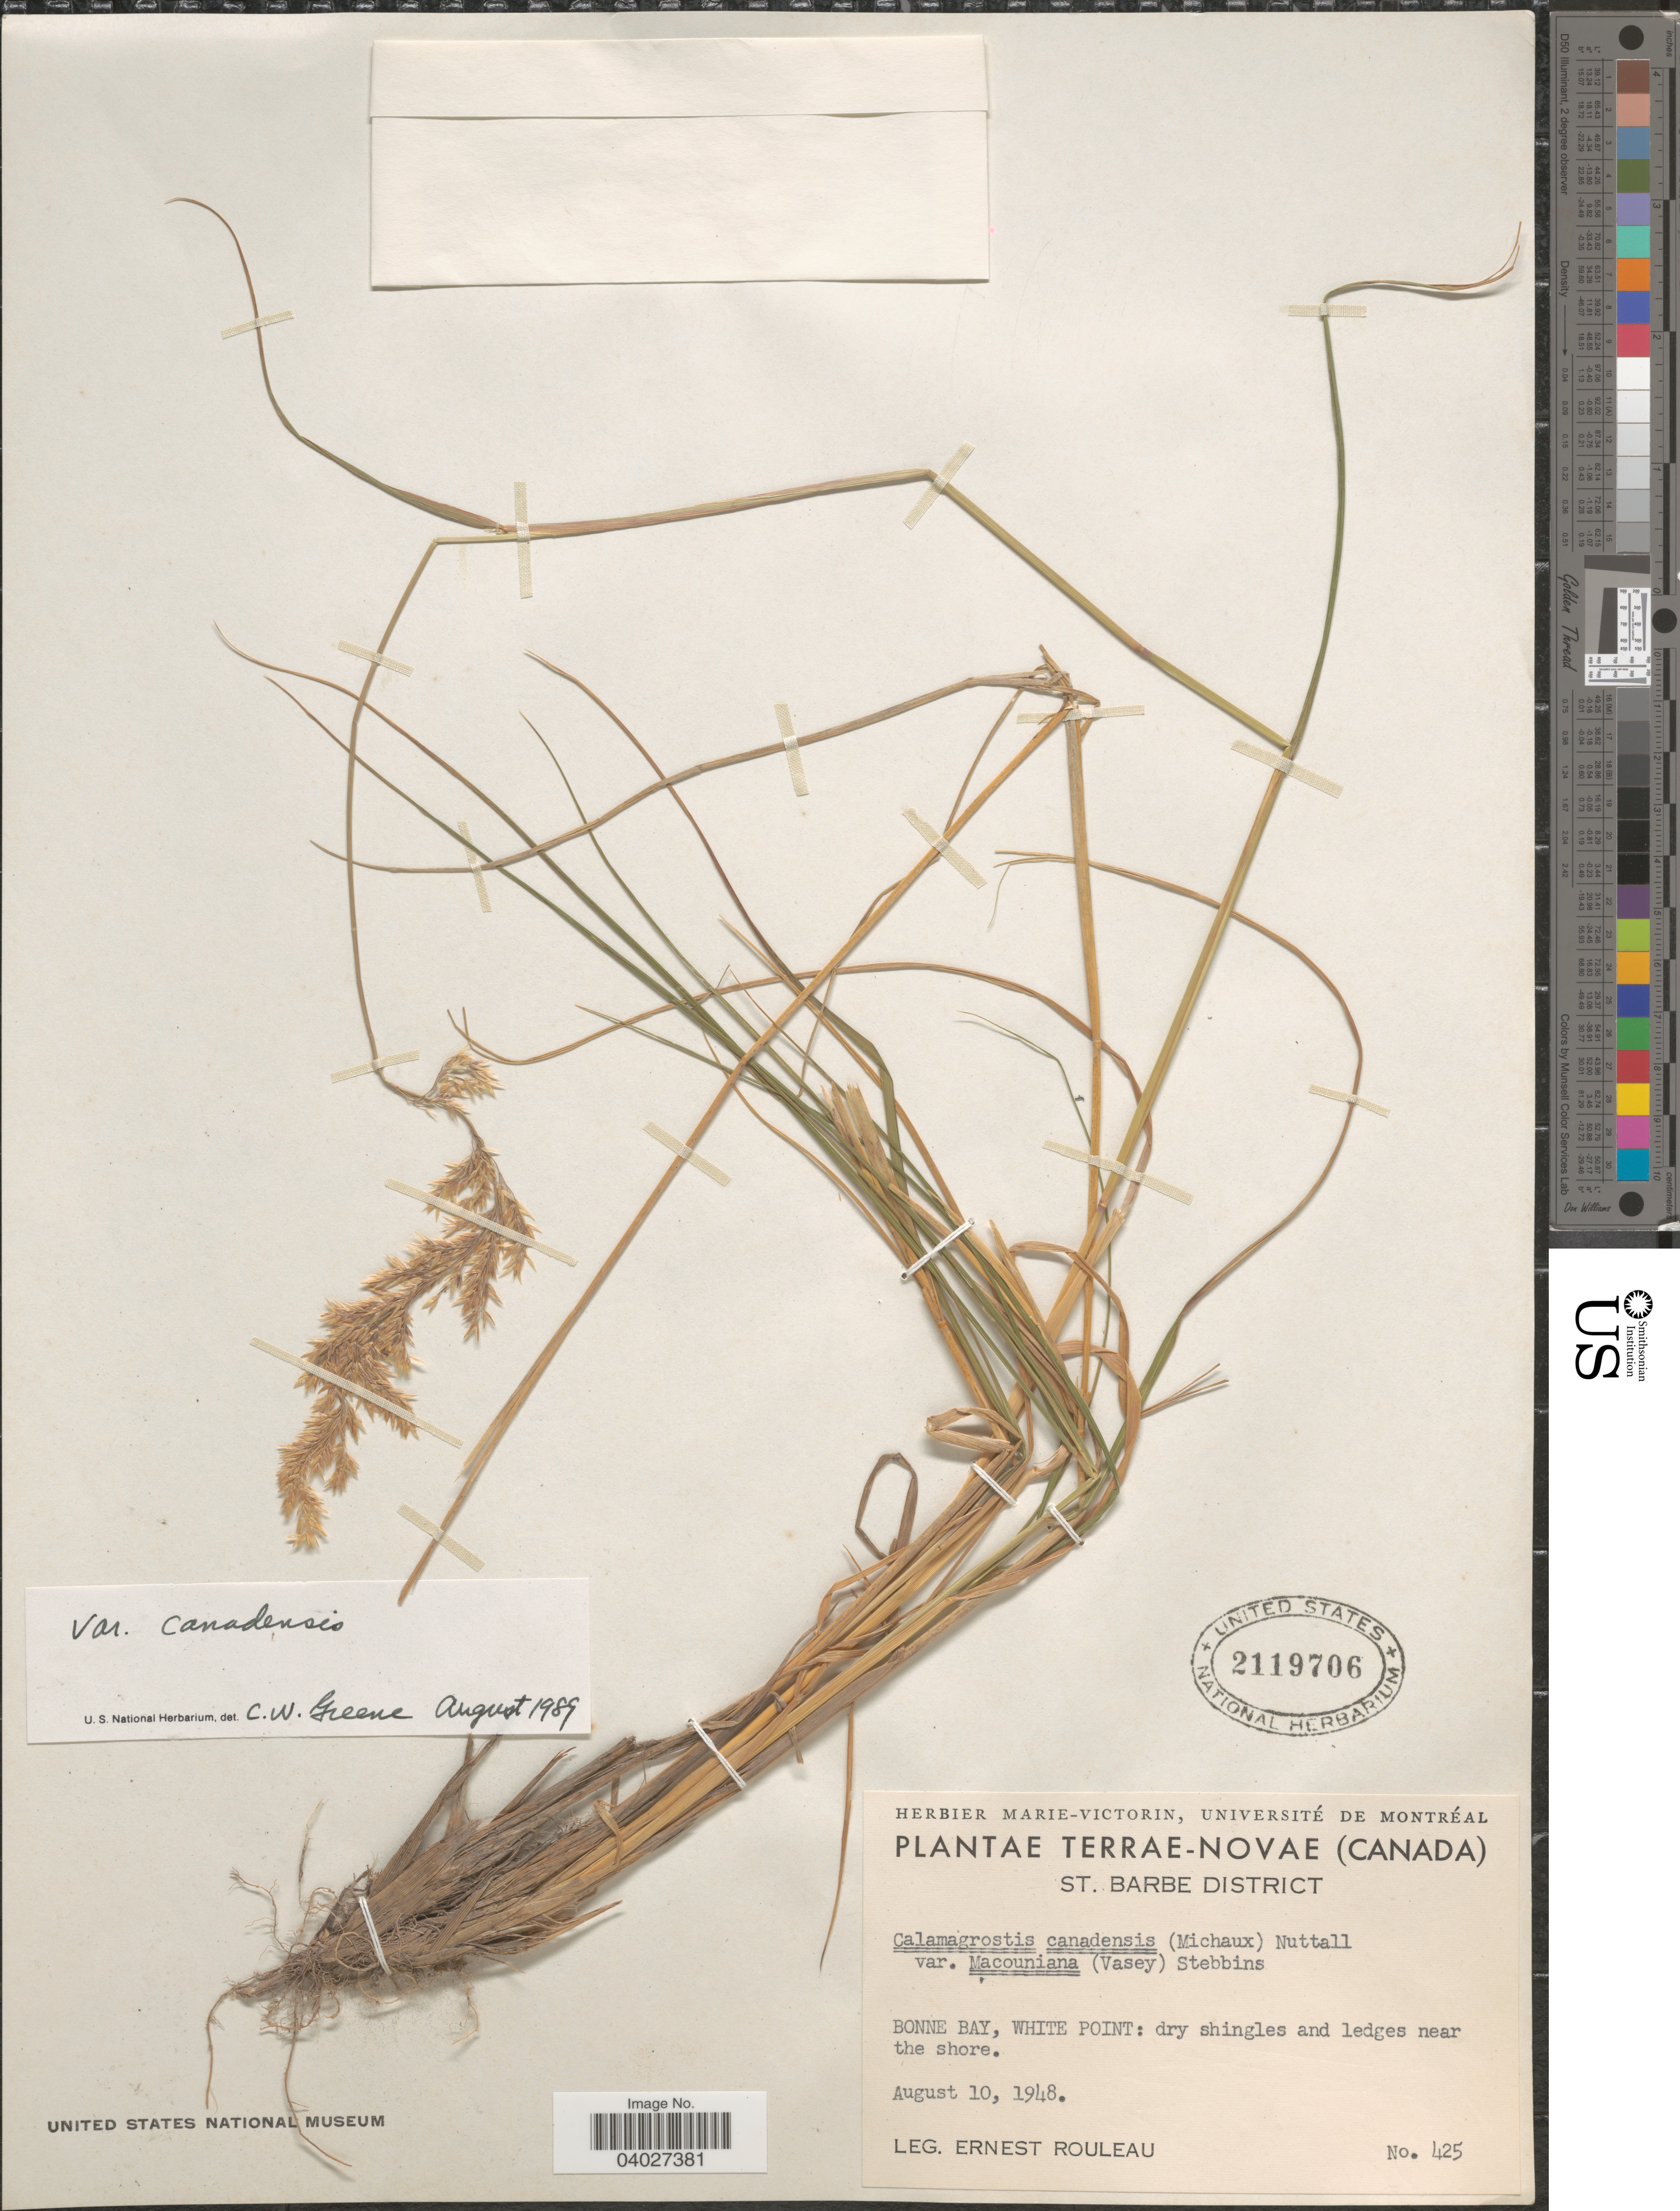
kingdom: Plantae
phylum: Tracheophyta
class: Liliopsida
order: Poales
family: Poaceae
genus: Calamagrostis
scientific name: Calamagrostis canadensis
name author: (Michx.) P. Beauv.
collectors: E. Rouleau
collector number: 425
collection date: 1948-08-10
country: Canada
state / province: Newfoundland and Labrador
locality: Terrae-Novae. St. Barbe District. Bonne Bay, White Point: dry shingles and ledges near the shore.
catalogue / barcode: US 2119706